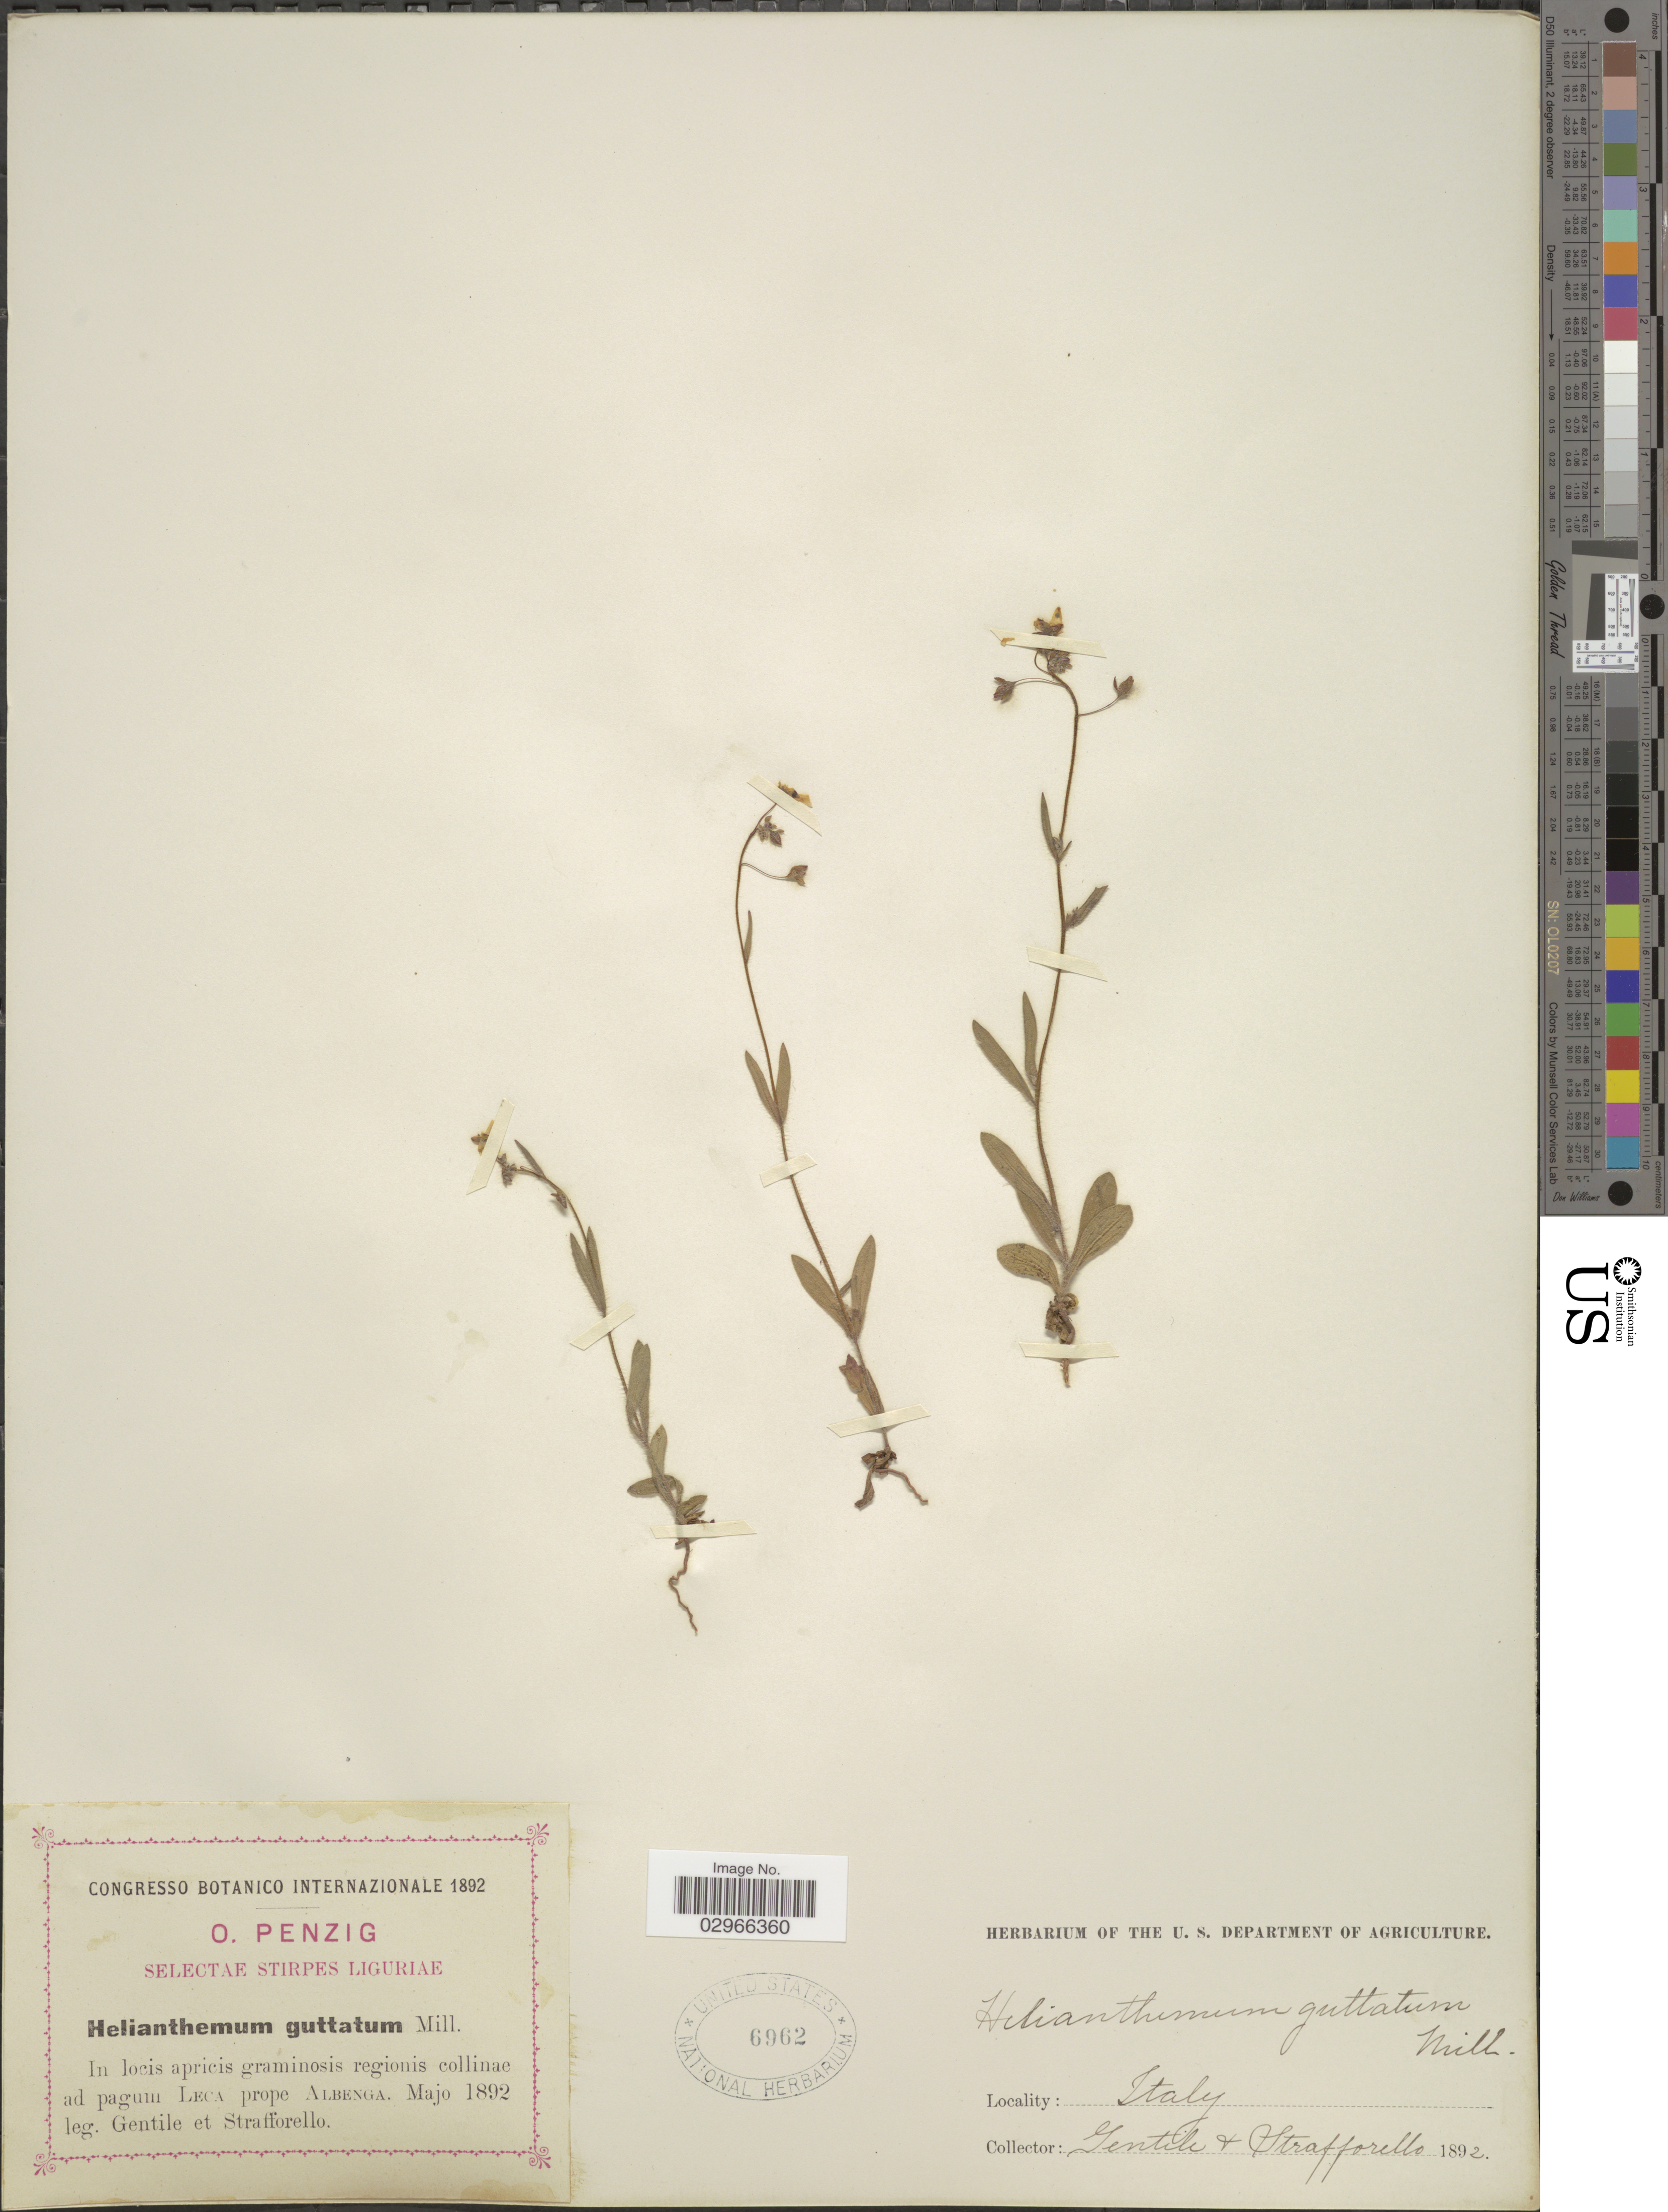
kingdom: Plantae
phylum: Tracheophyta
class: Magnoliopsida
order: Malvales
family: Cistaceae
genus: Tuberaria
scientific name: Tuberaria guttata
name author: (L.) Fourr.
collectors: Gentile & J. Strafforello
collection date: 1892-05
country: Italy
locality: In locis apricis graminosis regionis collinae ad pagum Leca prope Albenga.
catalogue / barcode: US 6962